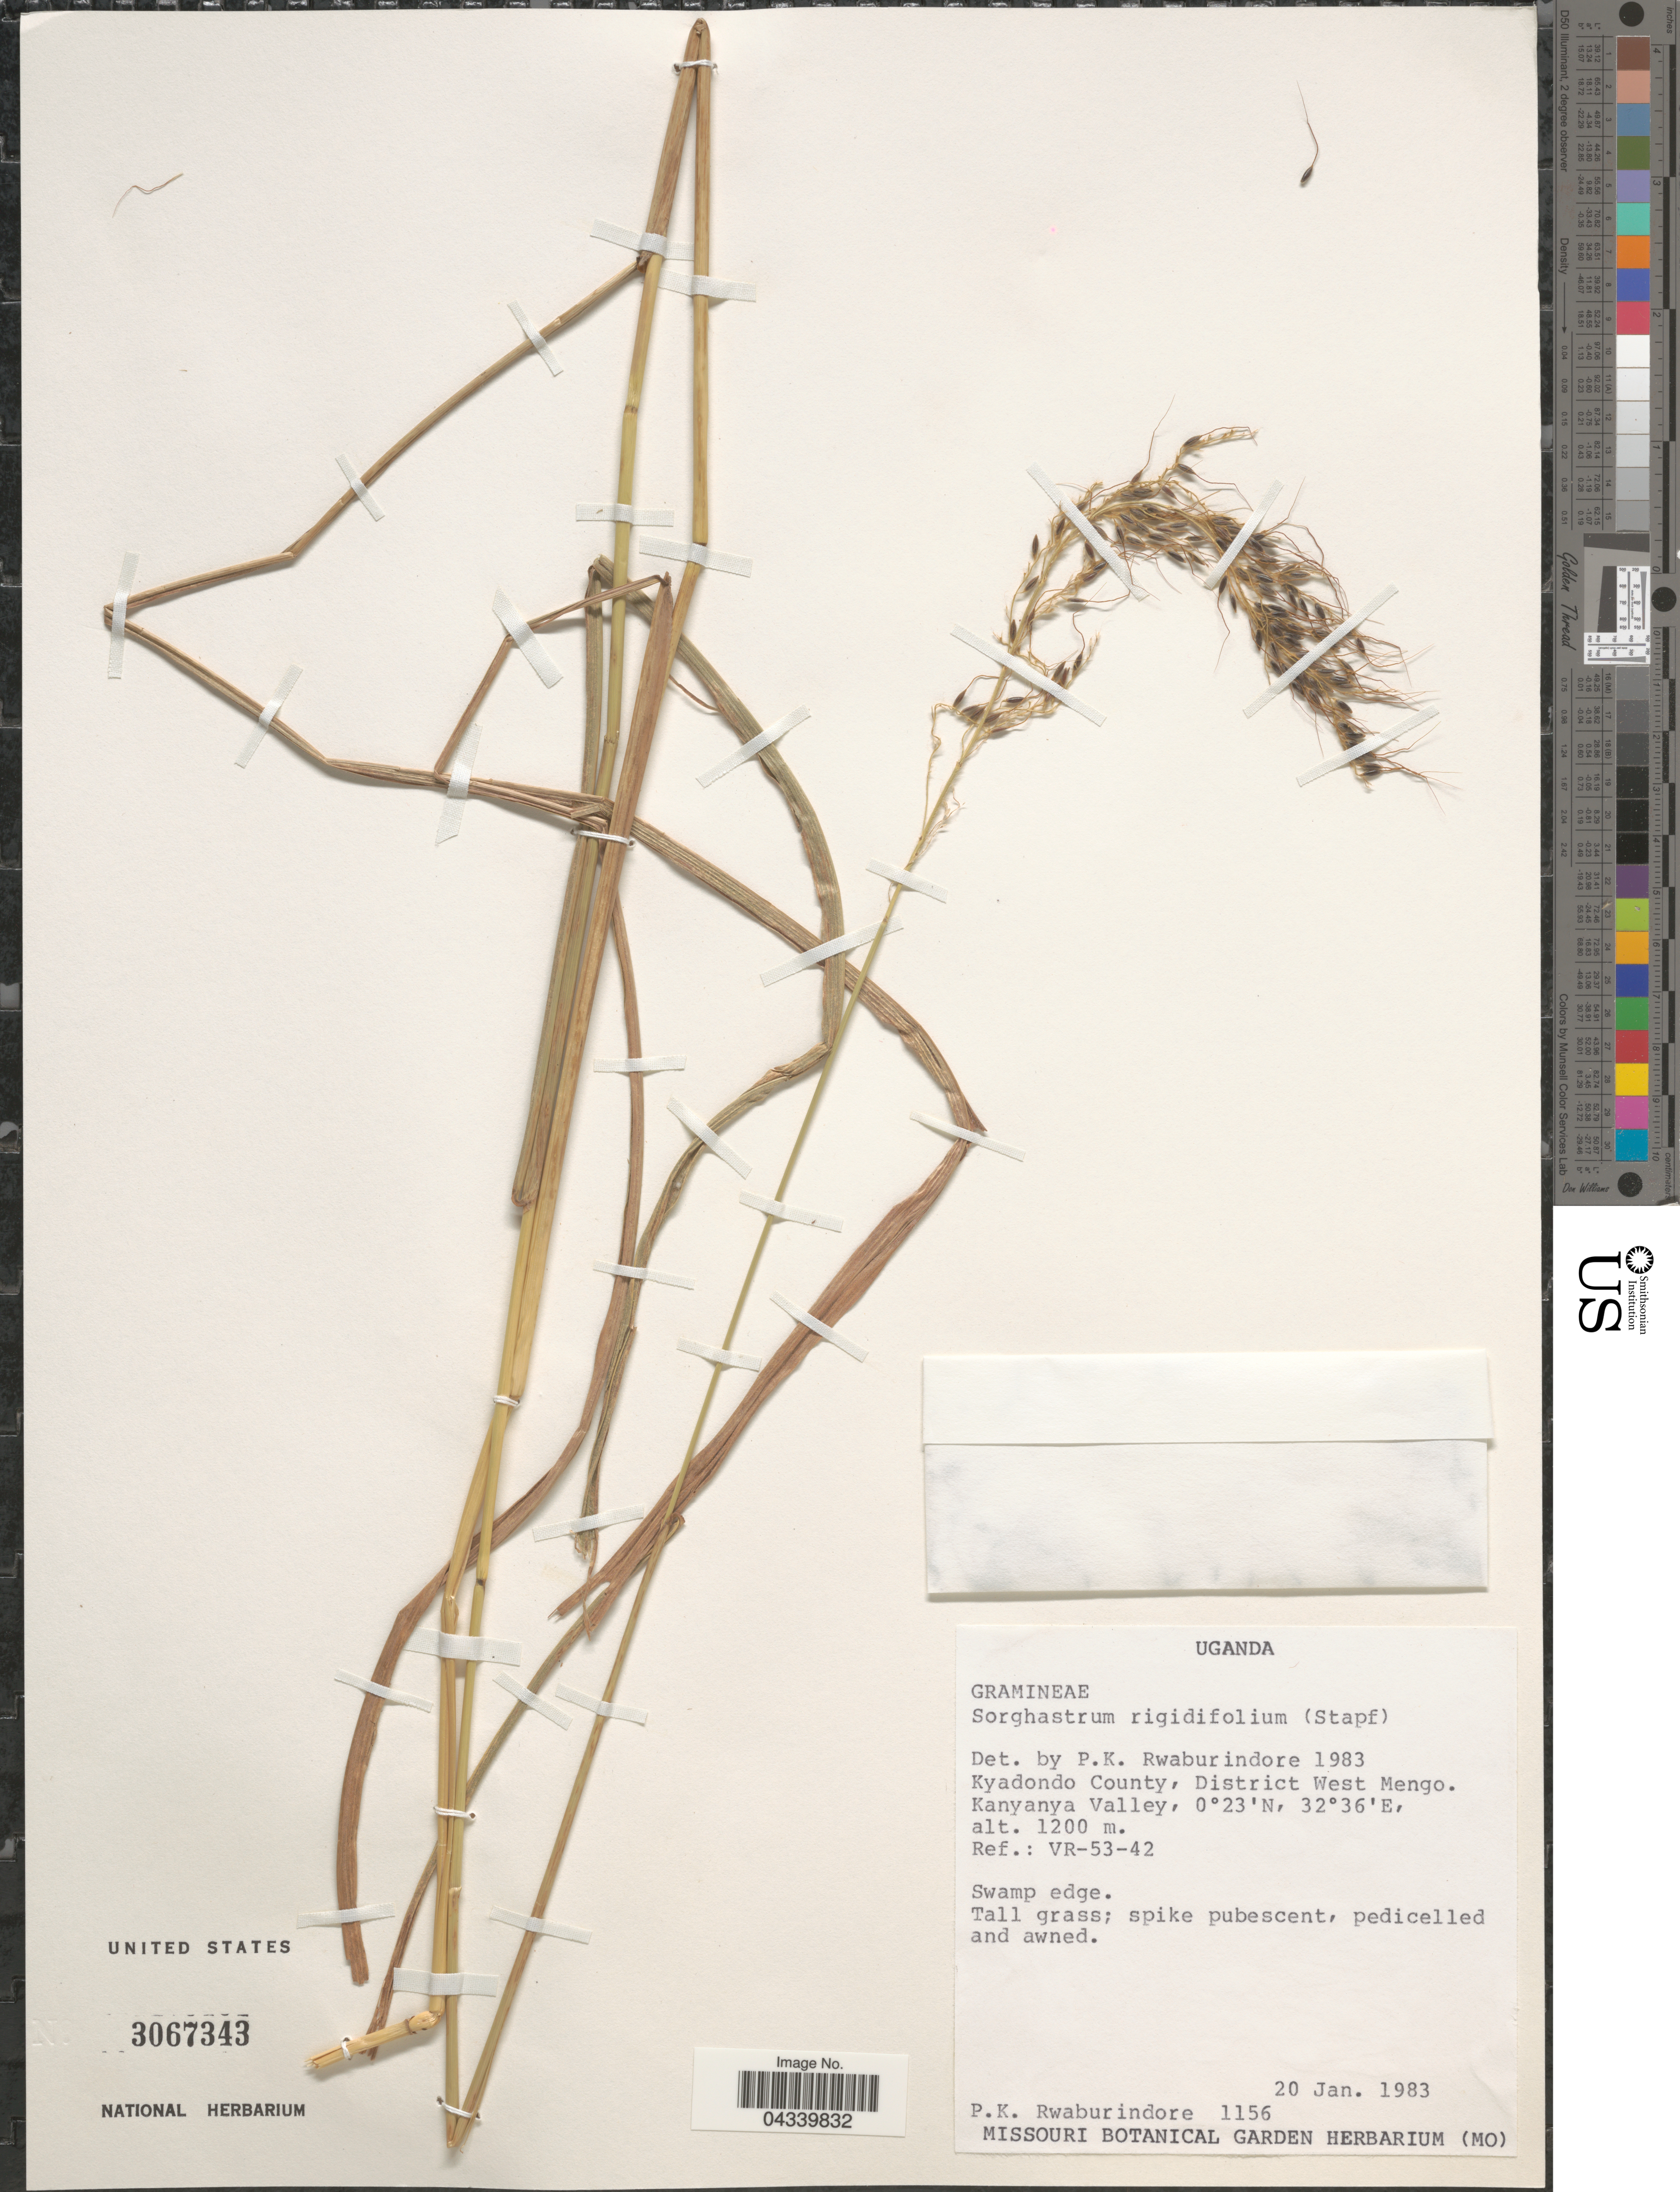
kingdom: Plantae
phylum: Tracheophyta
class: Liliopsida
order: Poales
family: Poaceae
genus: Sorghastrum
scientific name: Sorghastrum stipoides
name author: (Kunth) Nash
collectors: P. Rwaburindore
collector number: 1156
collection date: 1983-01-20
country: Uganda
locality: Kyadondo County, District West Mengo. Kanyanya Valley. Ref.: VR-53-42.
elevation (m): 1200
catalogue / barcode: US 3067343